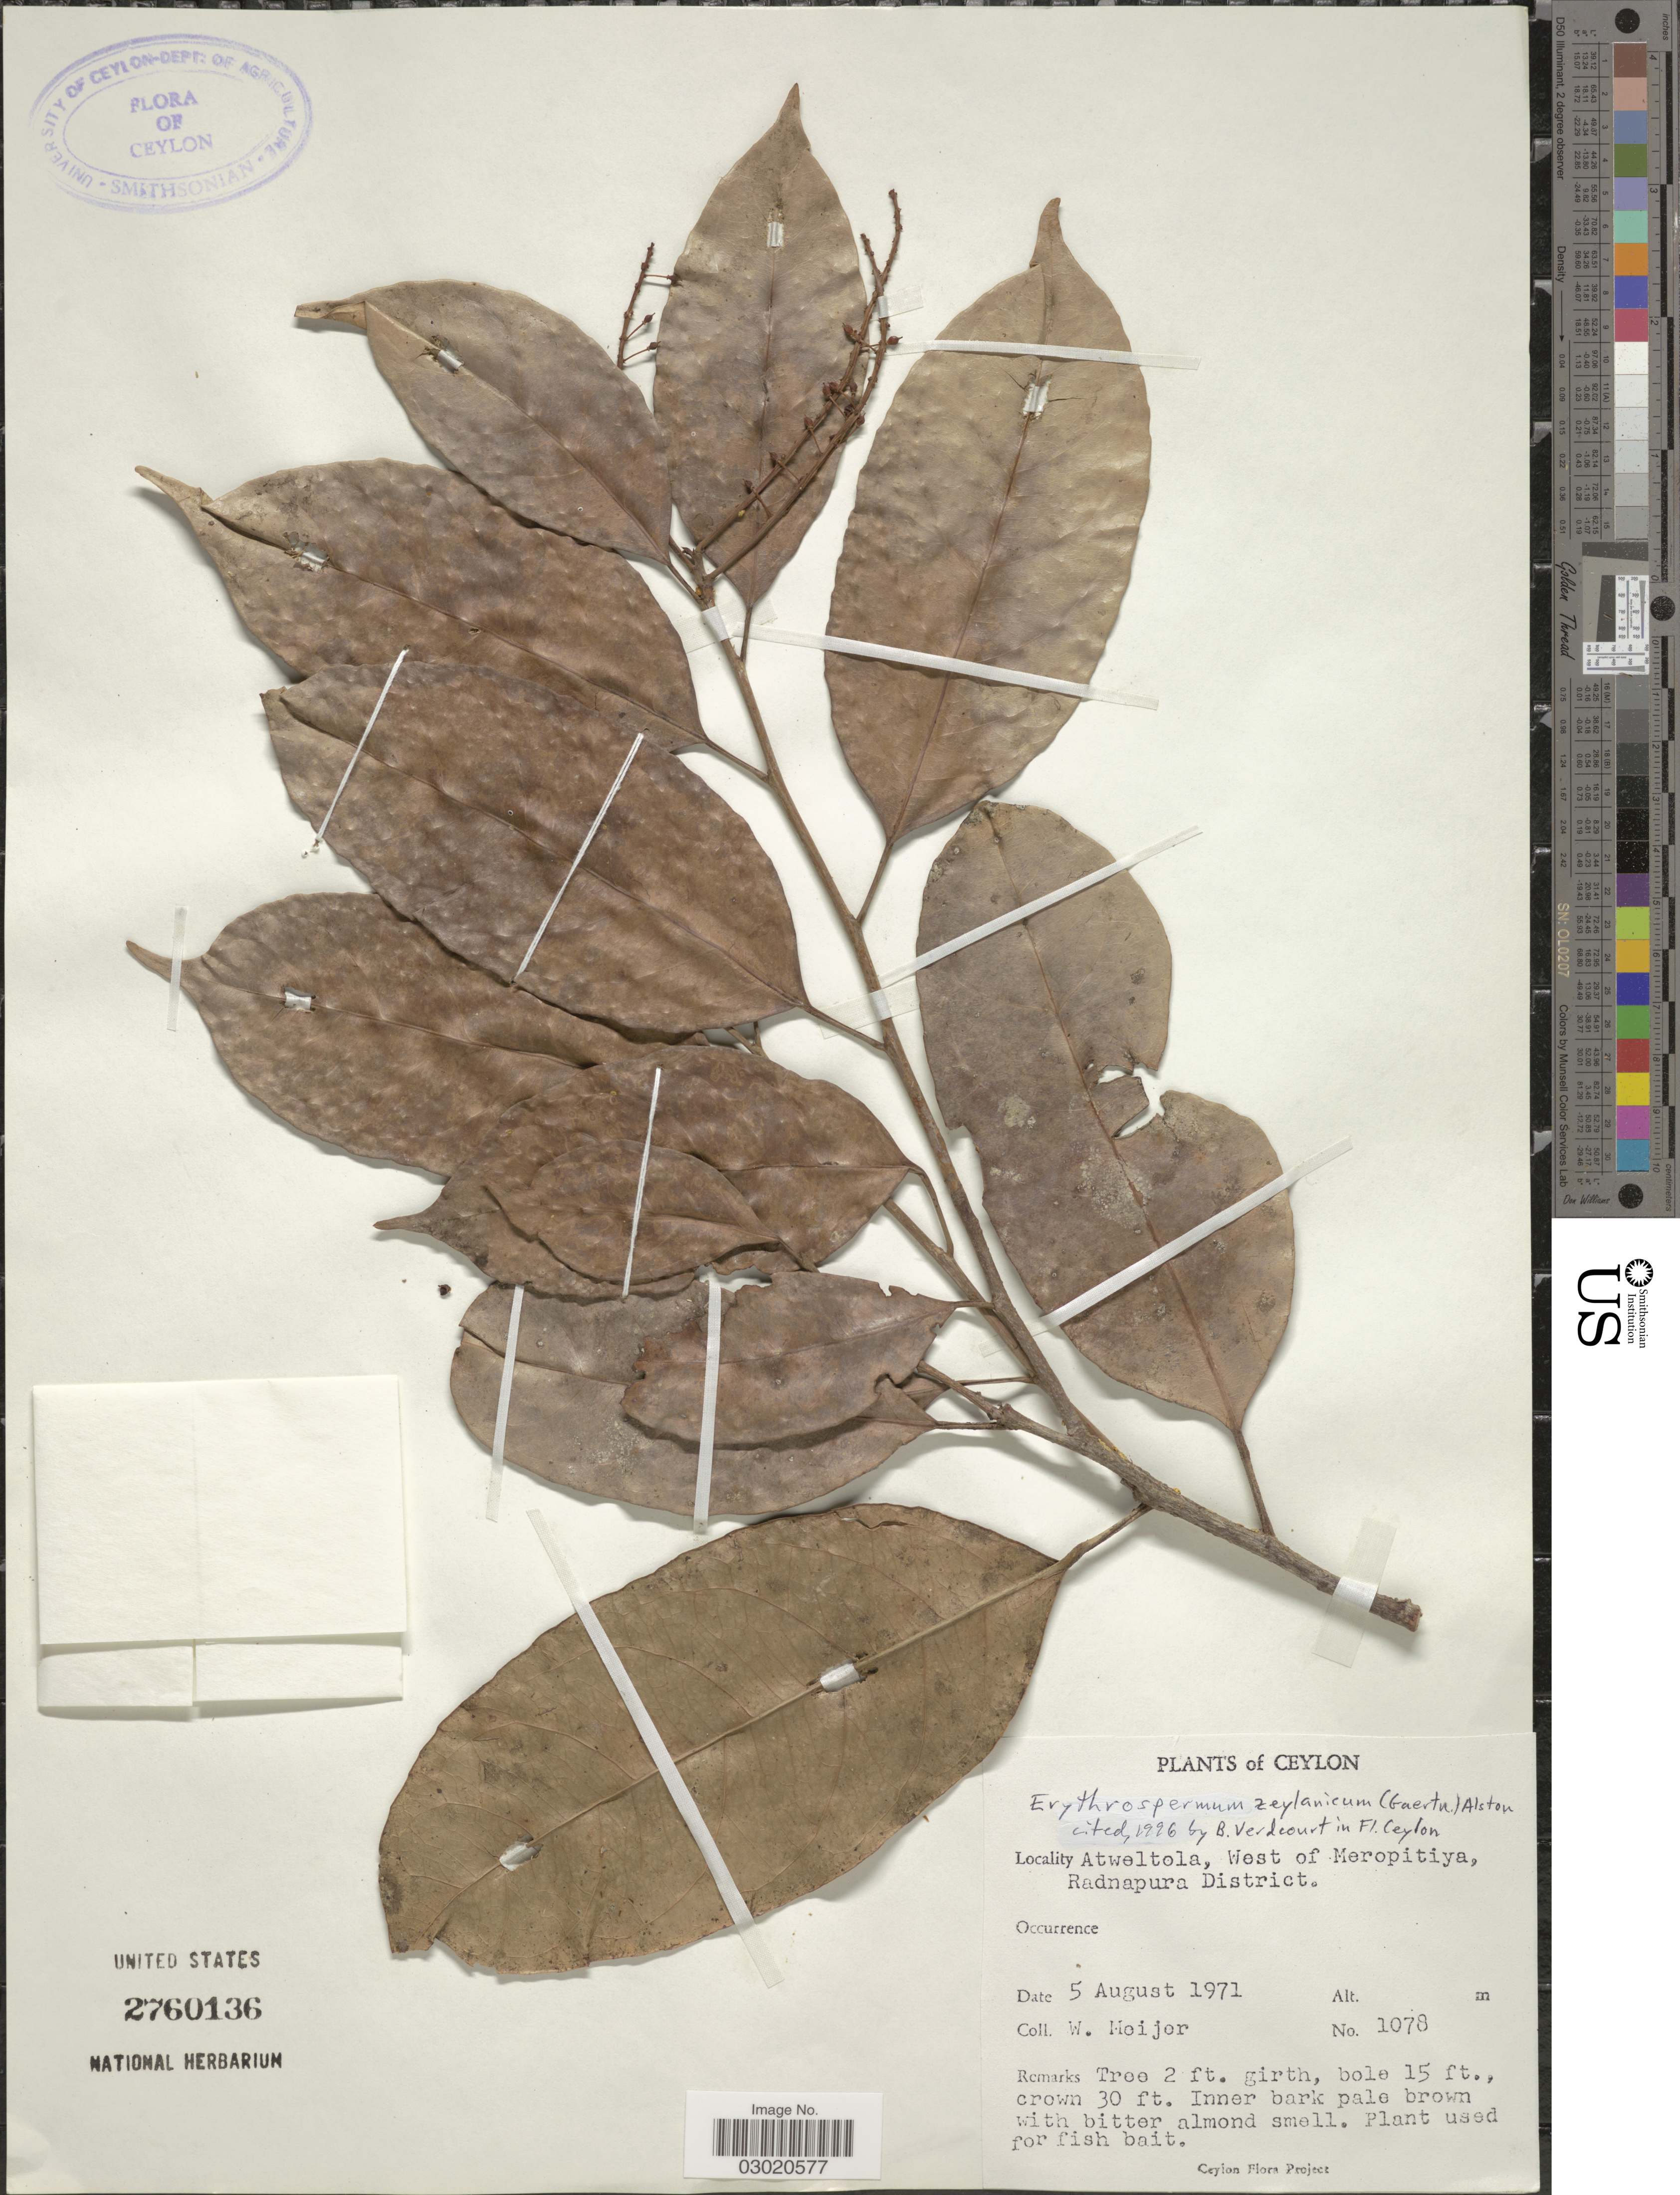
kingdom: Plantae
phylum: Tracheophyta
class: Magnoliopsida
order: Malpighiales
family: Achariaceae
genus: Erythrospermum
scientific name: Erythrospermum zeylanicum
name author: (Gaertn.) Alston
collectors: W. Meijer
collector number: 1078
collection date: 1971-08-05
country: Sri Lanka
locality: Ceylon, Atweltola, West of Meropitiya, Radnapura District.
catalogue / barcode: US 2760136